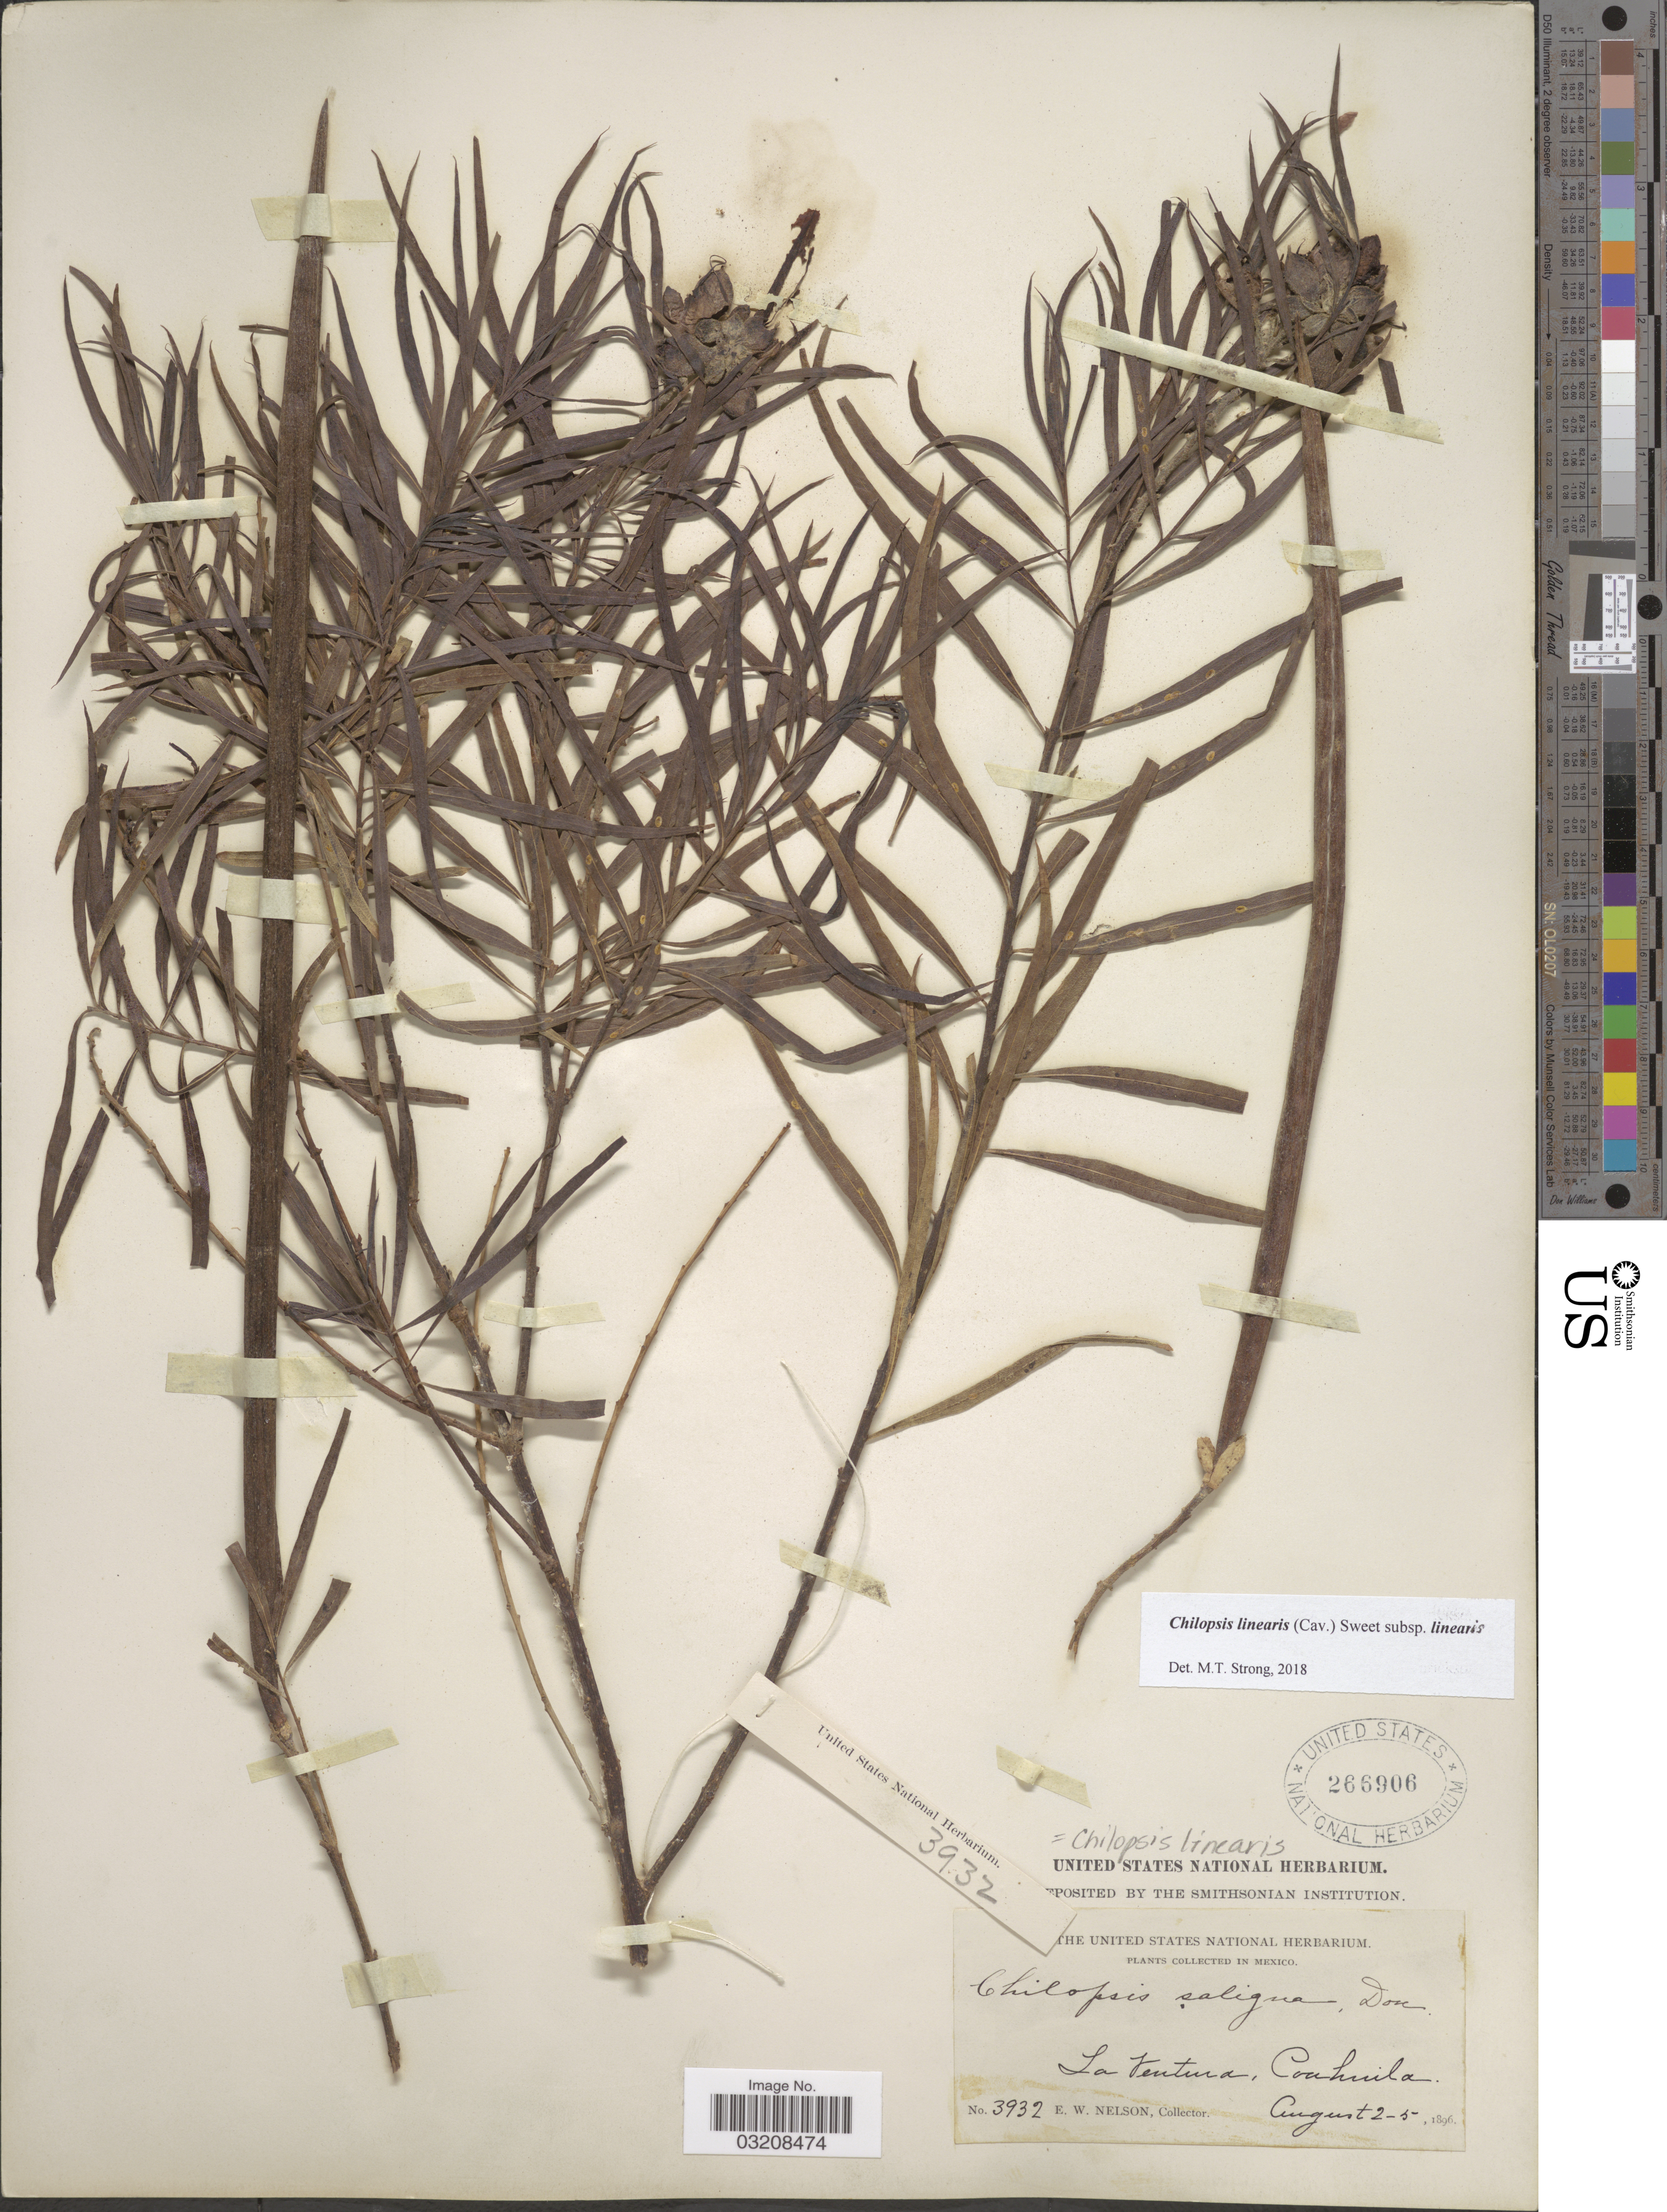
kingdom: Plantae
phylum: Tracheophyta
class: Magnoliopsida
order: Lamiales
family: Bignoniaceae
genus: Chilopsis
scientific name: Chilopsis linearis subsp. linearis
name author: (Cav.) Sweet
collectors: E. W. Nelson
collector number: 3932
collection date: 1896-08-02/1896-08-05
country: Mexico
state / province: Coahuila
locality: La Ventura.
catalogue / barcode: US 266906